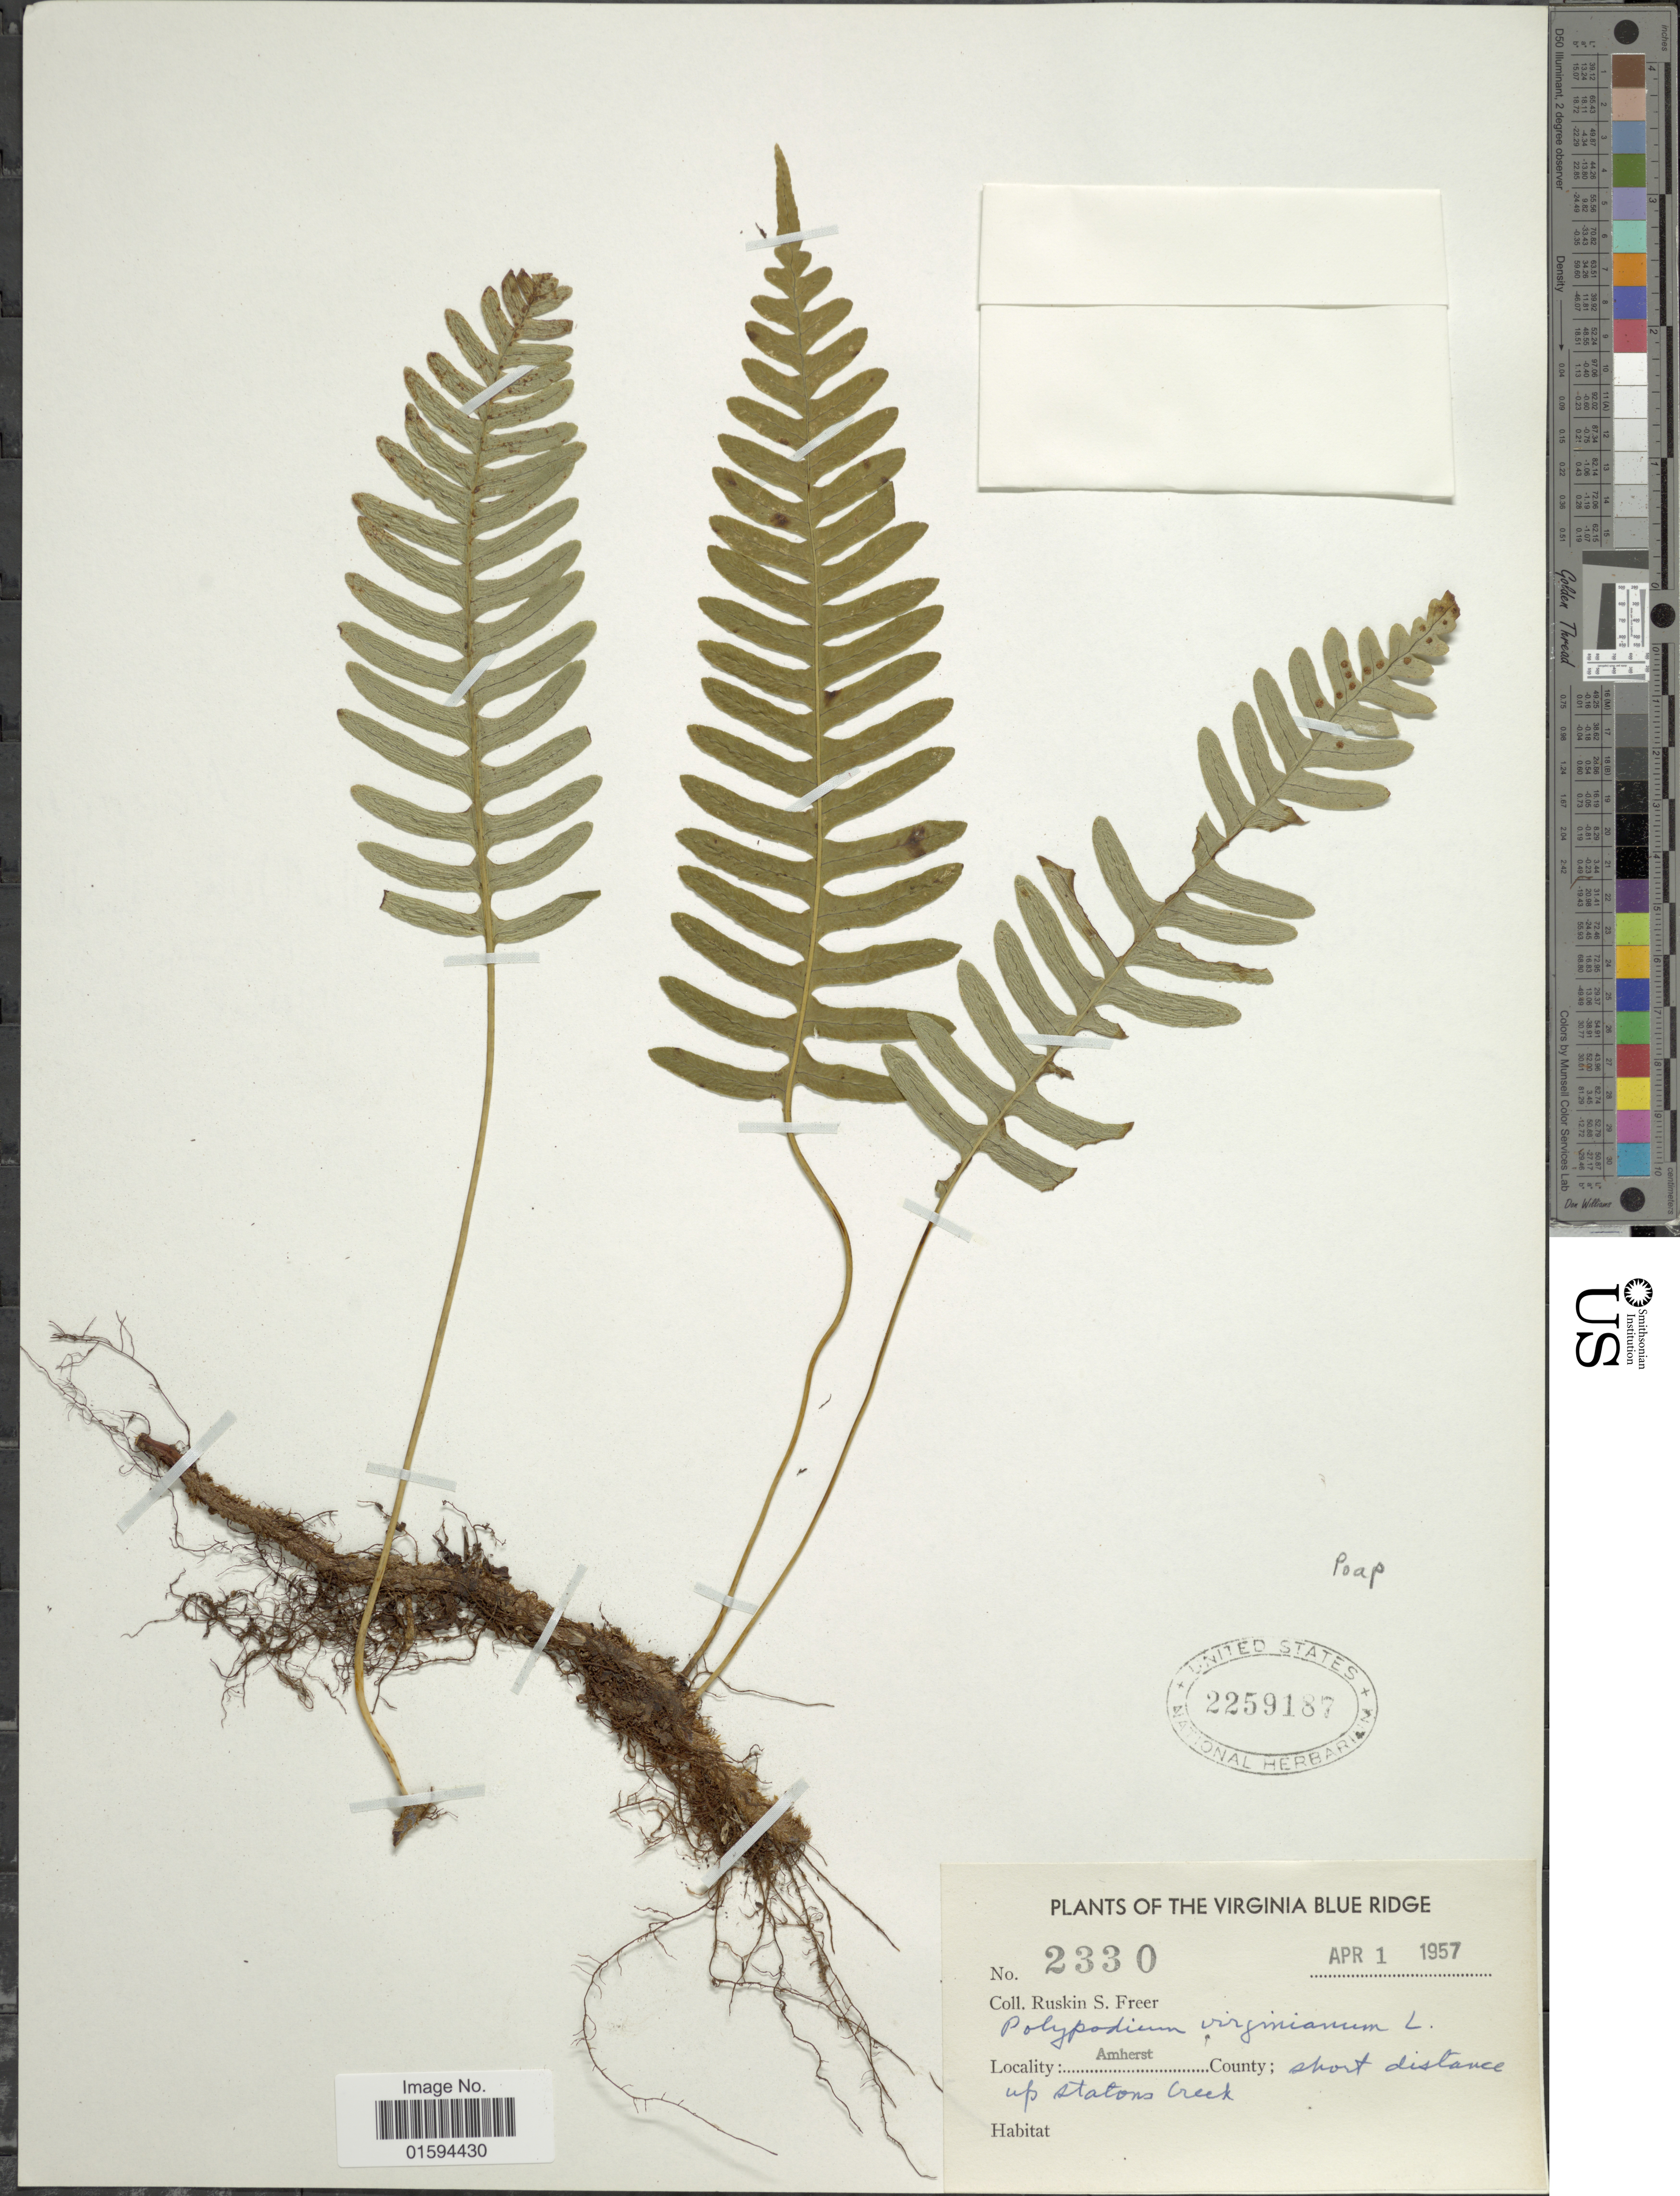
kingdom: Plantae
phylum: Tracheophyta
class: Polypodiopsida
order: Polypodiales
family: Polypodiaceae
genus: Polypodium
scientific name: Polypodium appalachianum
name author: Haufler & Windham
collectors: R. Freer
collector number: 2330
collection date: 1957-04-01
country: United States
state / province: Virginia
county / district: Amherst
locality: Virginia Blue Ridge, Amherst County; short distance up Statons Creek.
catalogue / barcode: US 2259187